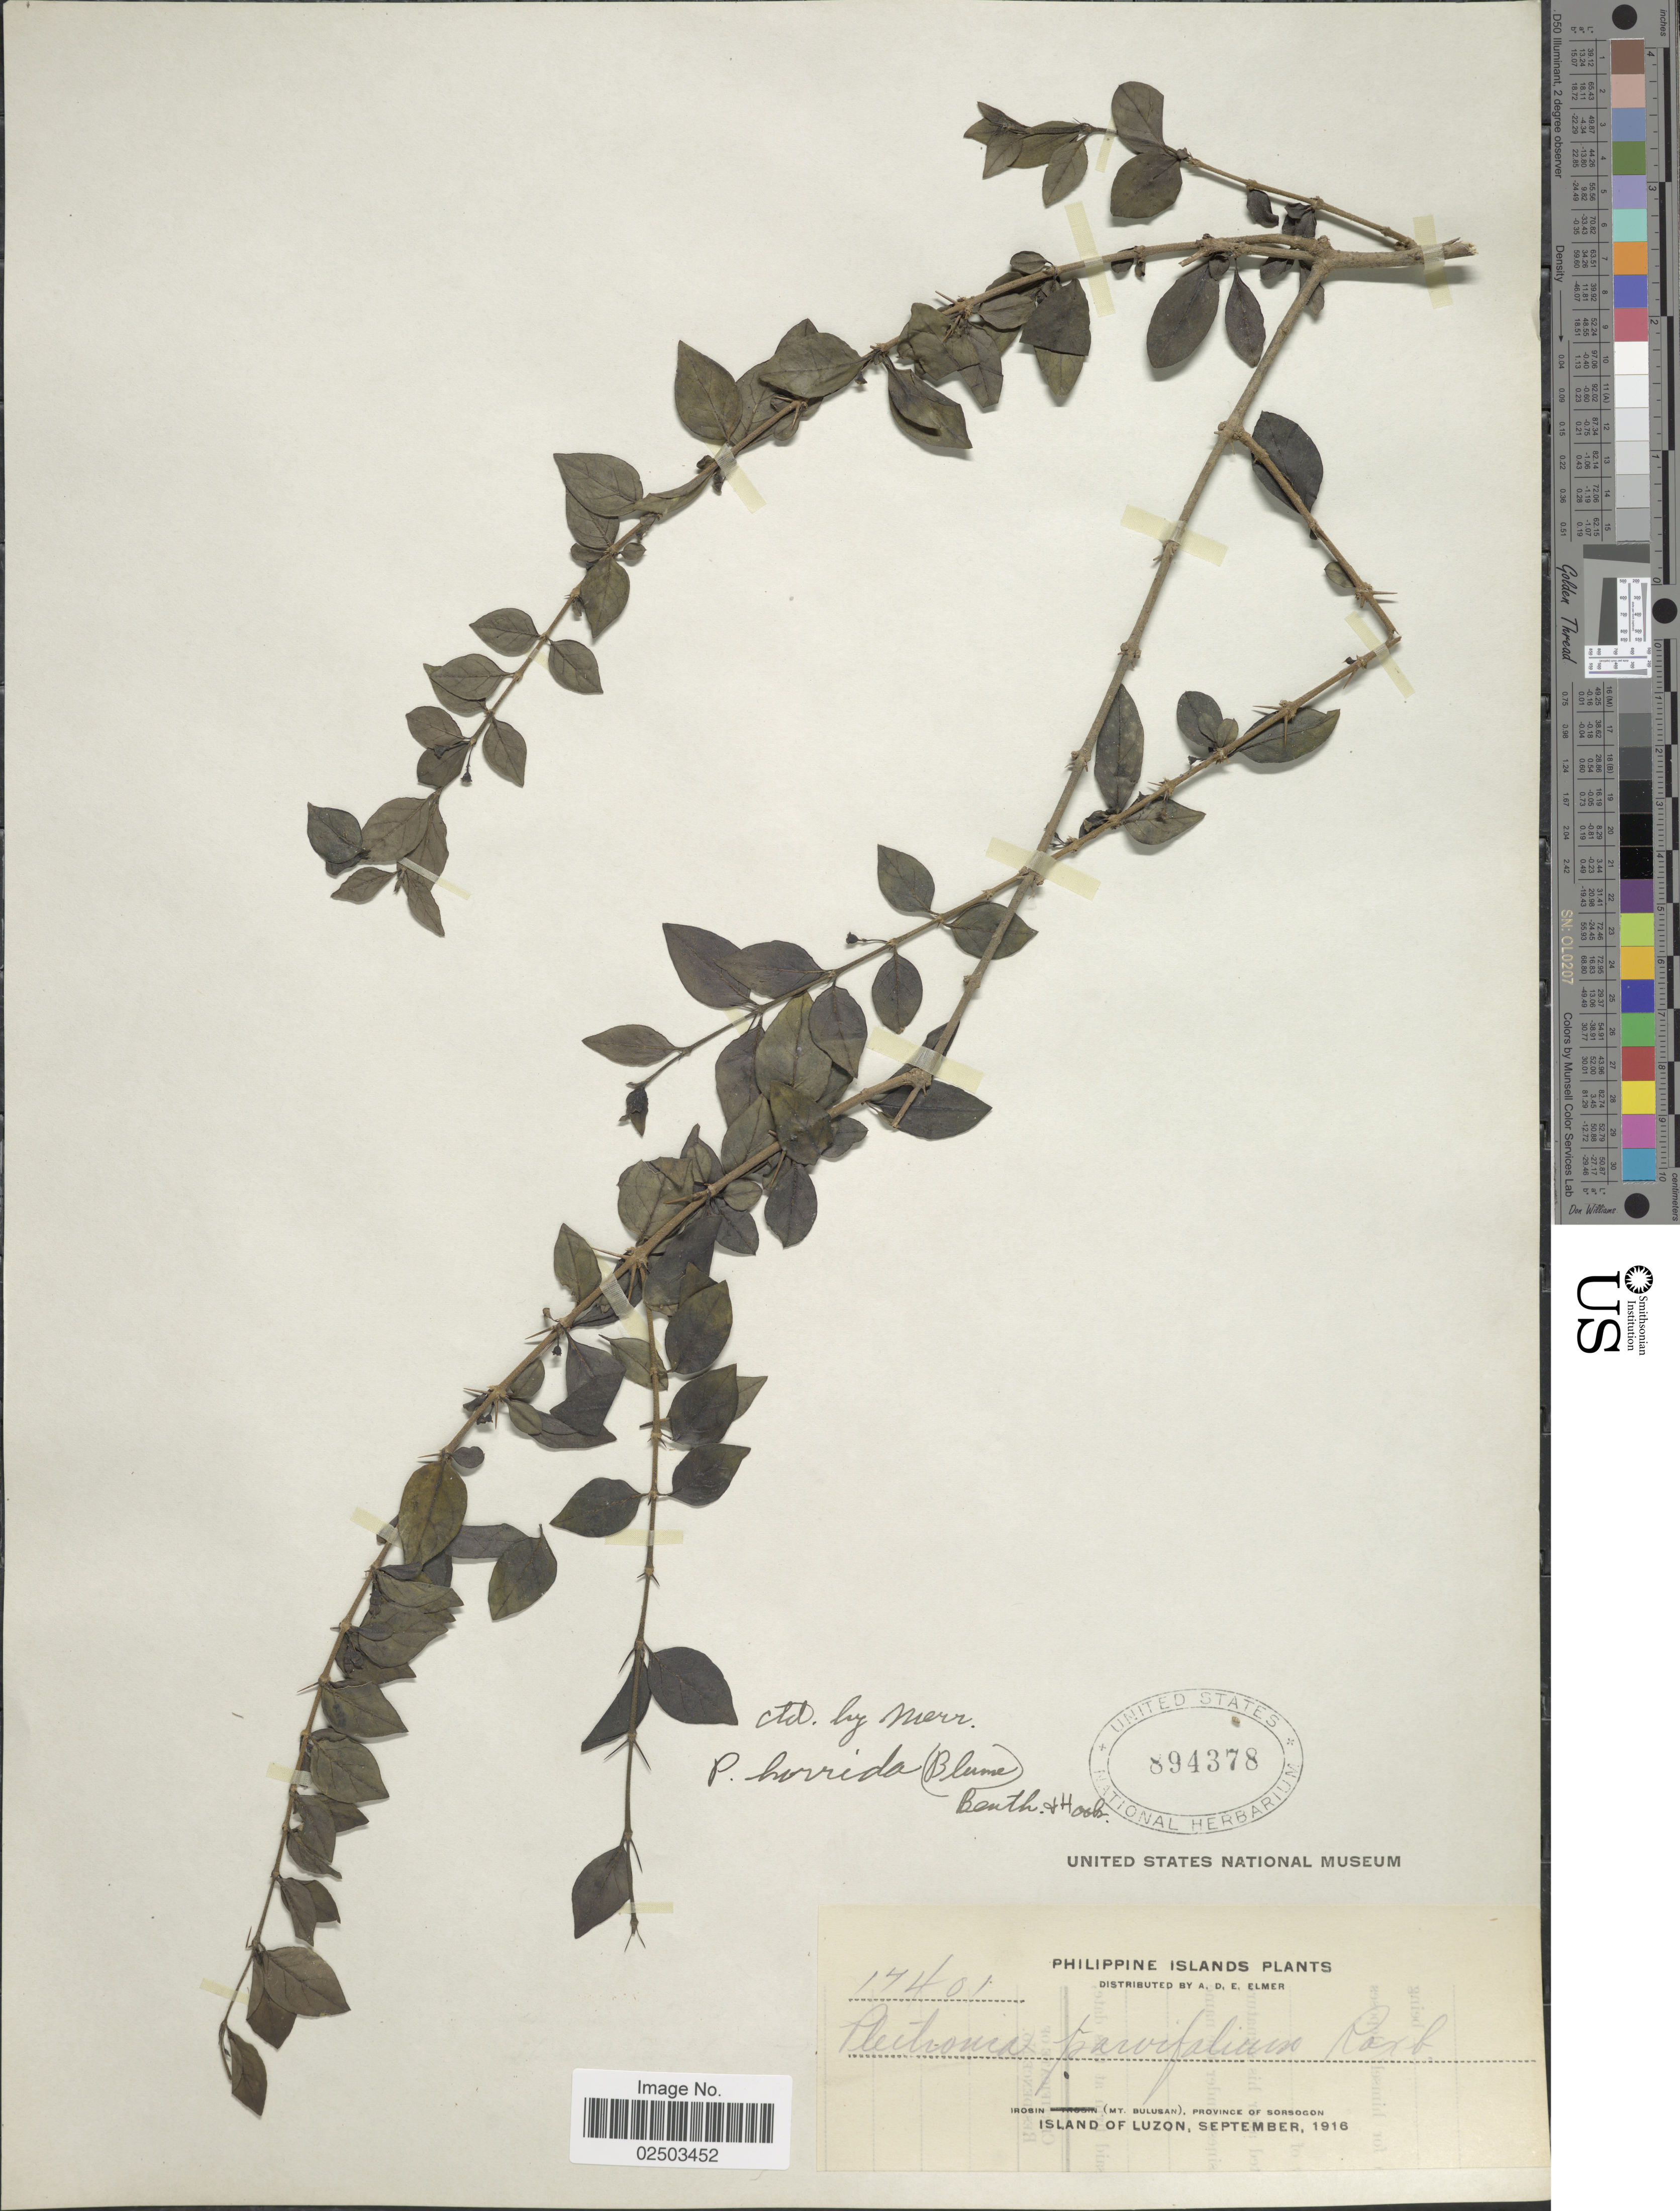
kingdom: Plantae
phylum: Tracheophyta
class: Magnoliopsida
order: Gentianales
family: Rubiaceae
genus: Canthium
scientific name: Canthium horridum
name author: Blume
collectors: A. D. E. Elmer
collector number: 17401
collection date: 1916-09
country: Philippines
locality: Irosin (Mt. Bulusan), Province of Sorsogon, Island of Luzon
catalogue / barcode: US 894378